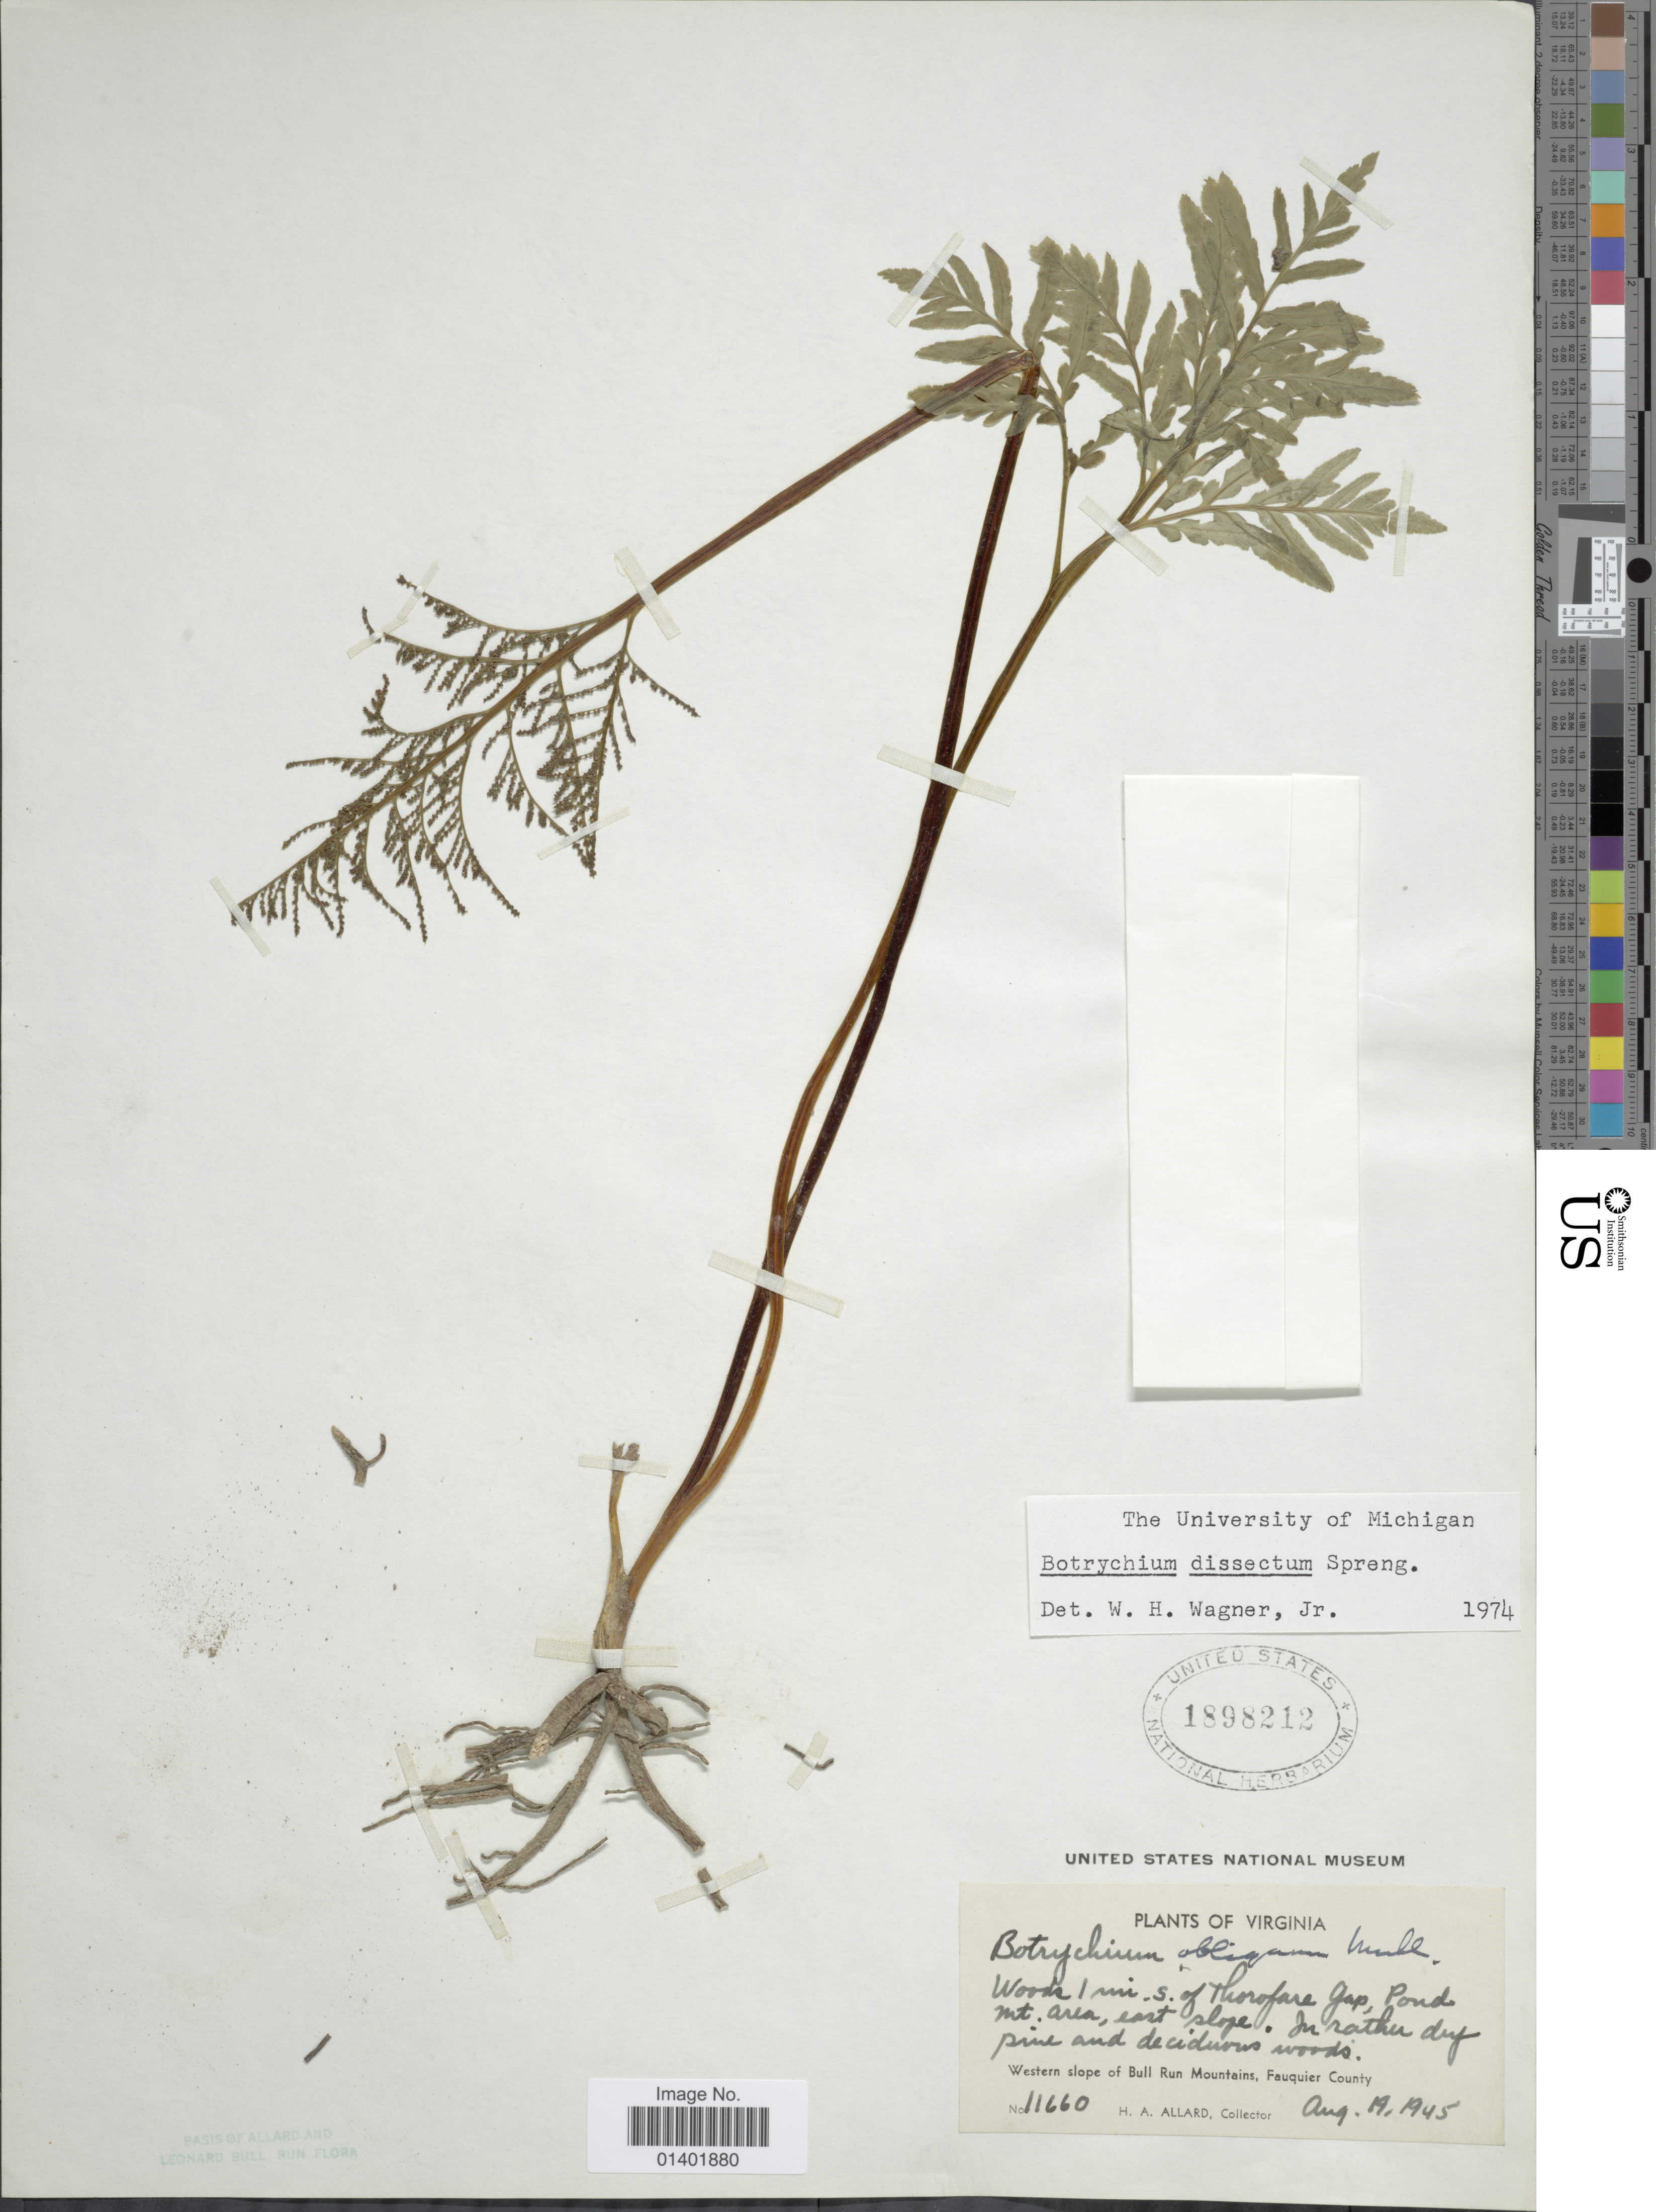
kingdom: Plantae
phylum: Tracheophyta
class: Polypodiopsida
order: Ophioglossales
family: Ophioglossaceae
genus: Botrychium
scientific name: Botrychium dissectum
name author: Spreng.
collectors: H. A. Allard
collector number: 11660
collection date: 1945-08-19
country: United States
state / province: Virginia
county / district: Fauquier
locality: Woods 1 mi. S. of Thorofare Gap [Thoroughfare Gap], Pond Mt. area, east slope. Western slope of Bull Run Mountains, Fauquier County.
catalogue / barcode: US 1898212